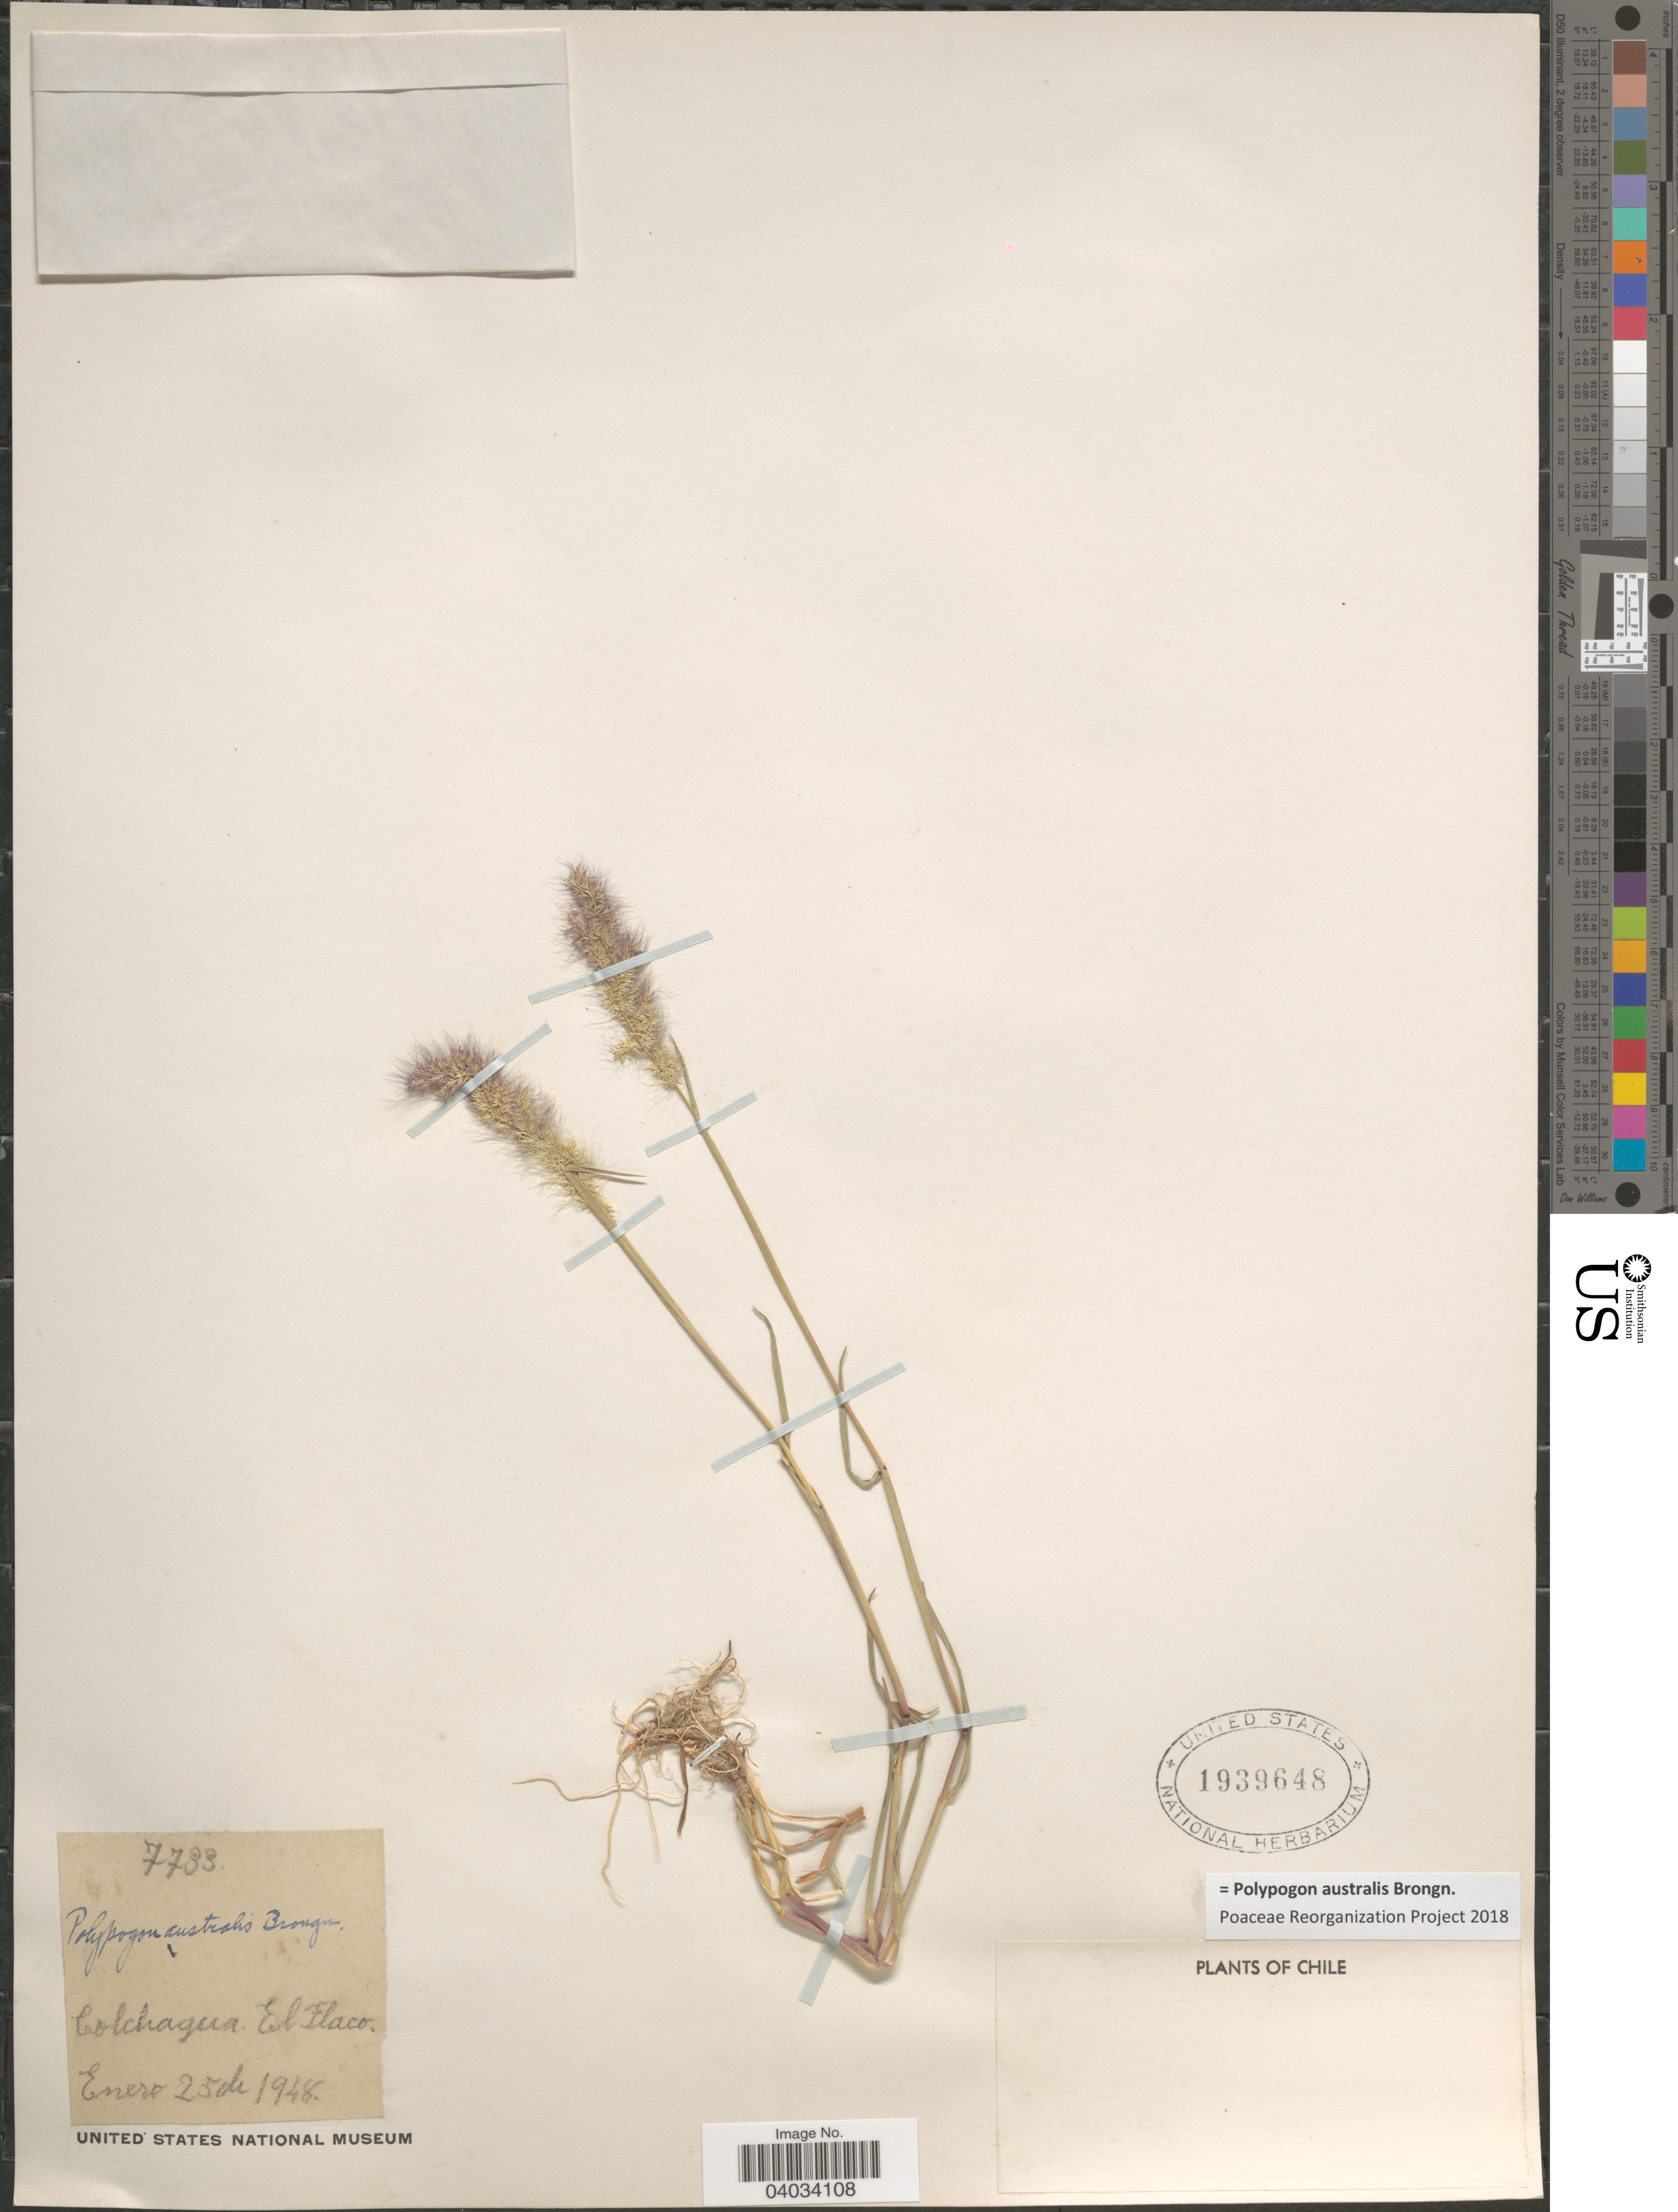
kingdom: Plantae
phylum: Tracheophyta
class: Liliopsida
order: Poales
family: Poaceae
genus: Polypogon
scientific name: Polypogon australis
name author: Brongn.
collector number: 7733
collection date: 1948-01-25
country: Chile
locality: Colchagua. El Flaco.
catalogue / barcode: US 1939648